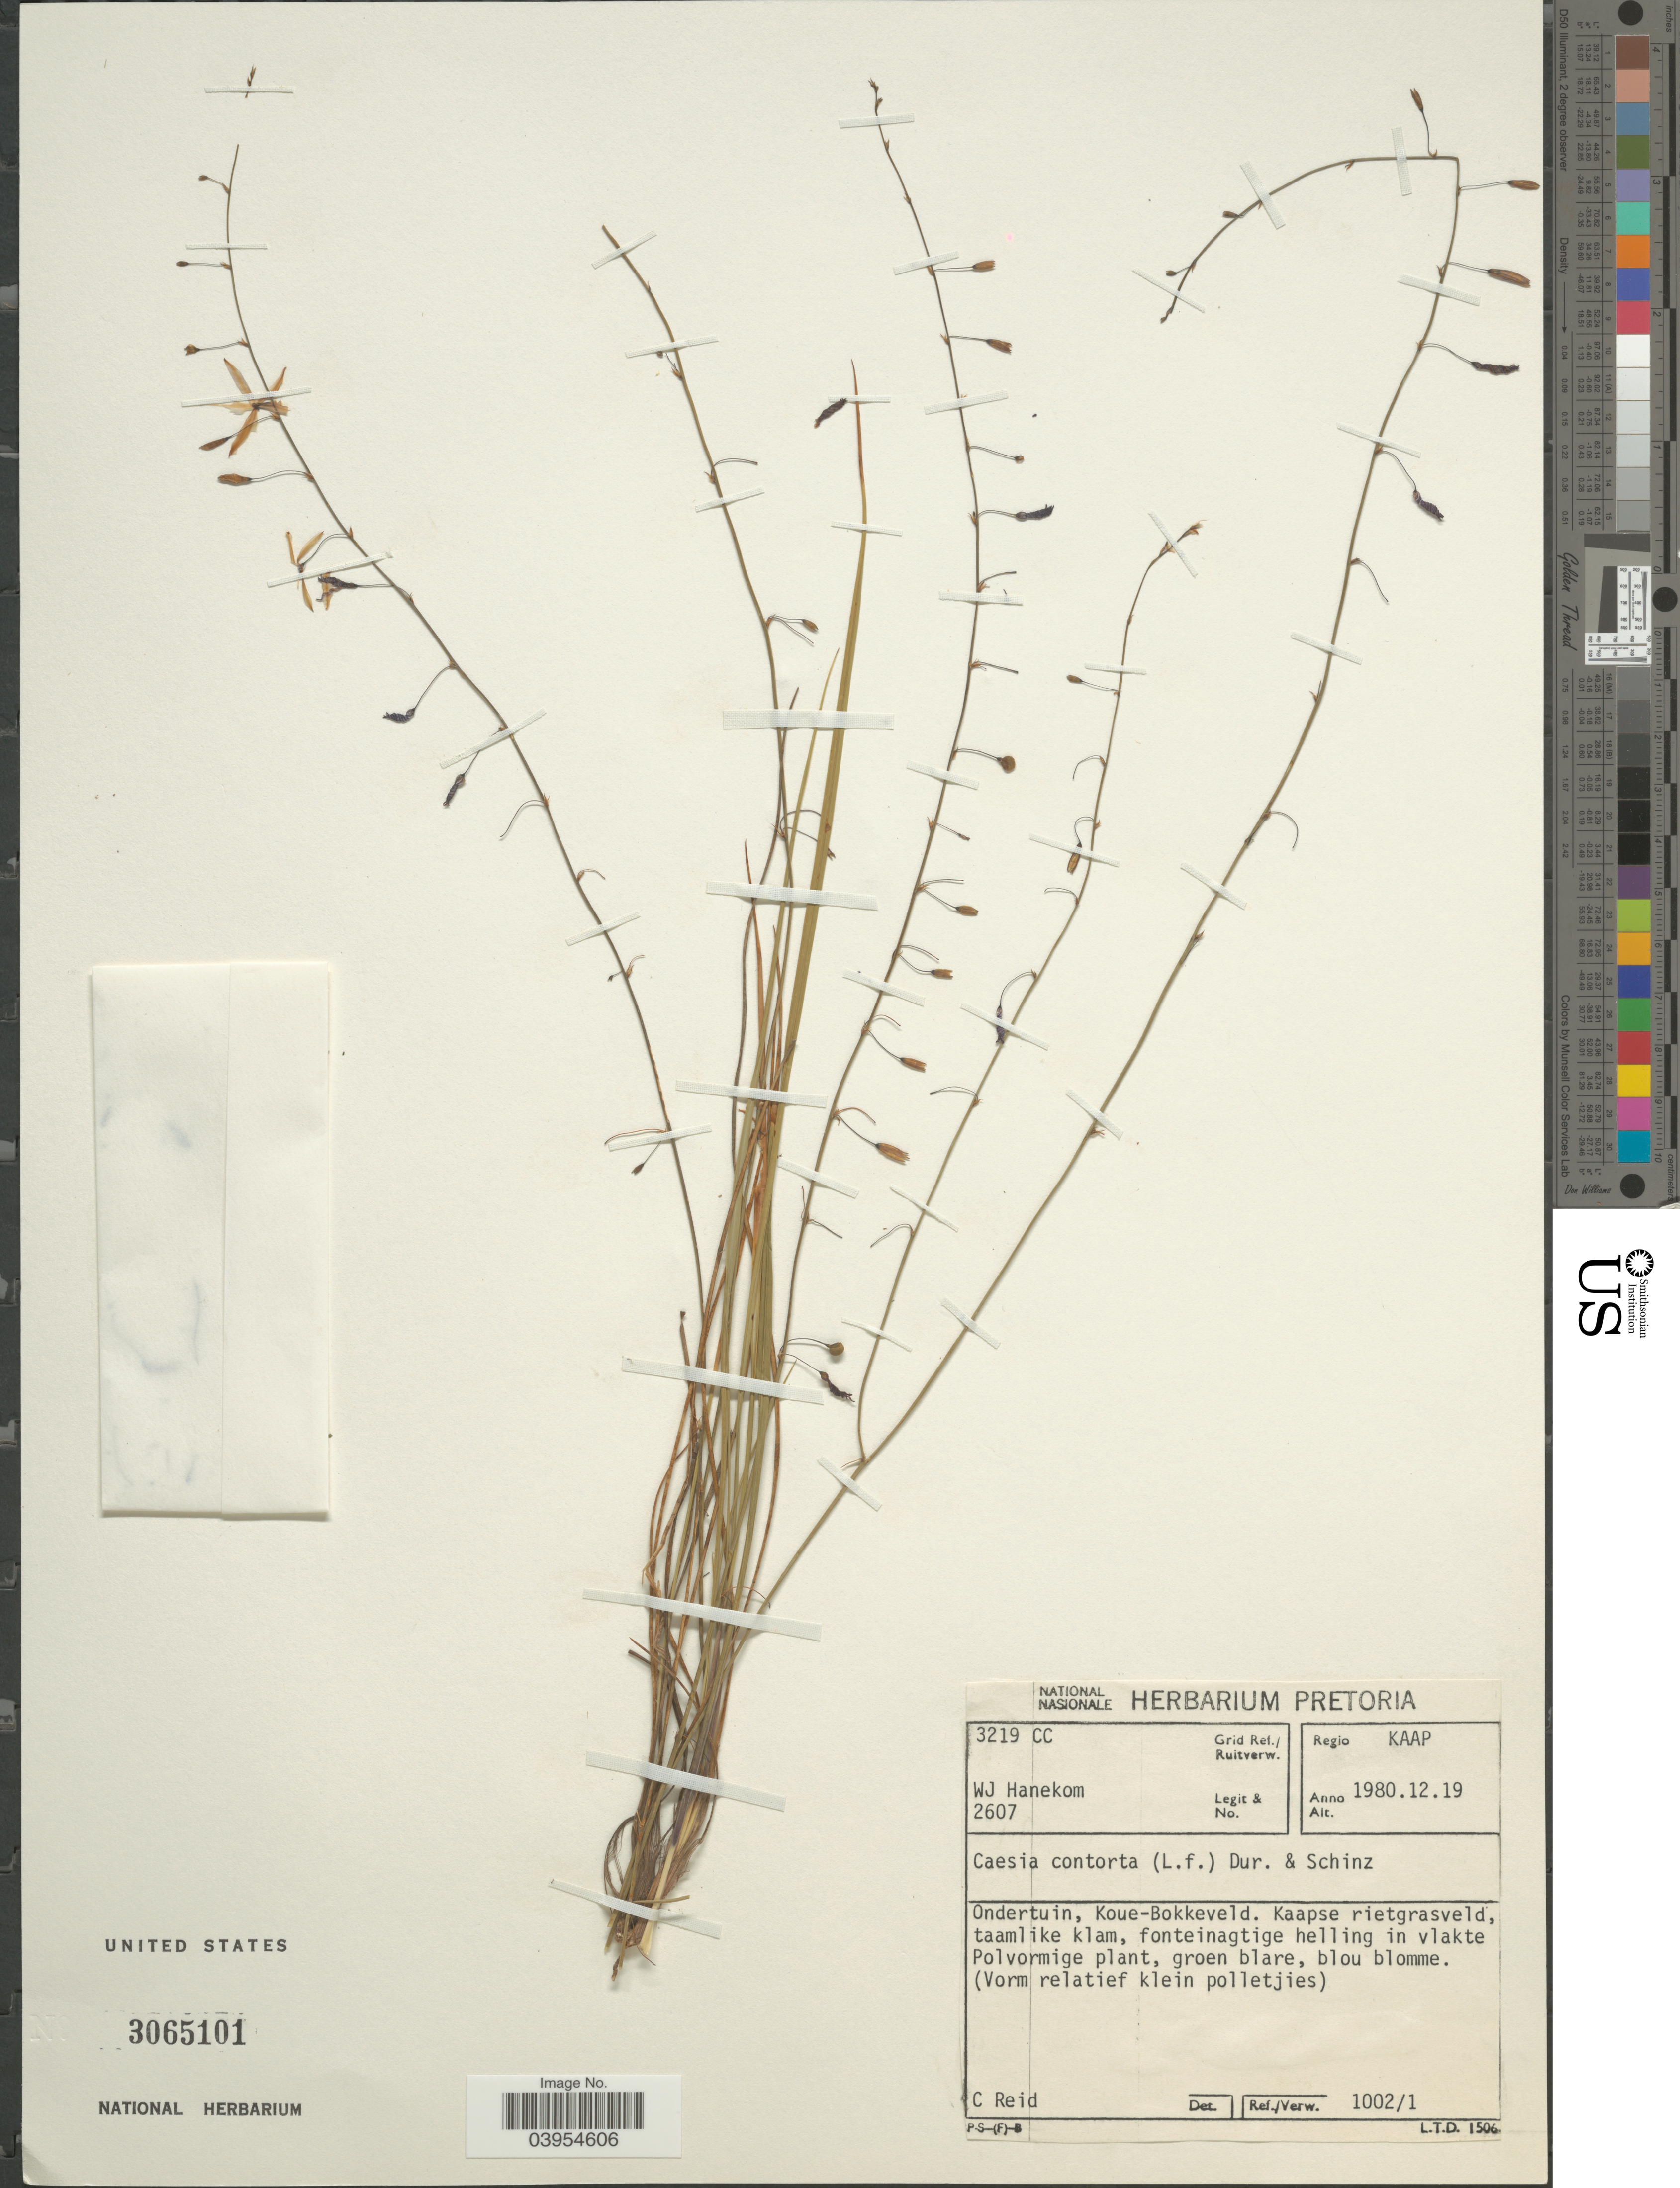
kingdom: Plantae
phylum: Tracheophyta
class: Liliopsida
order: Asparagales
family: Asphodelaceae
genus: Caesia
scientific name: Caesia contorta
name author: (L. f.) Durand & Schinz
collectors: W. Hanekom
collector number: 2607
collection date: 1980-12-19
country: South Africa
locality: Grid Ref./ Ruitverw. 3219 CC. Regio KAAP. Ondertuin, Koue-Bokkeveld. Kaapse rietgrasveld.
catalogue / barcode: US 3065101